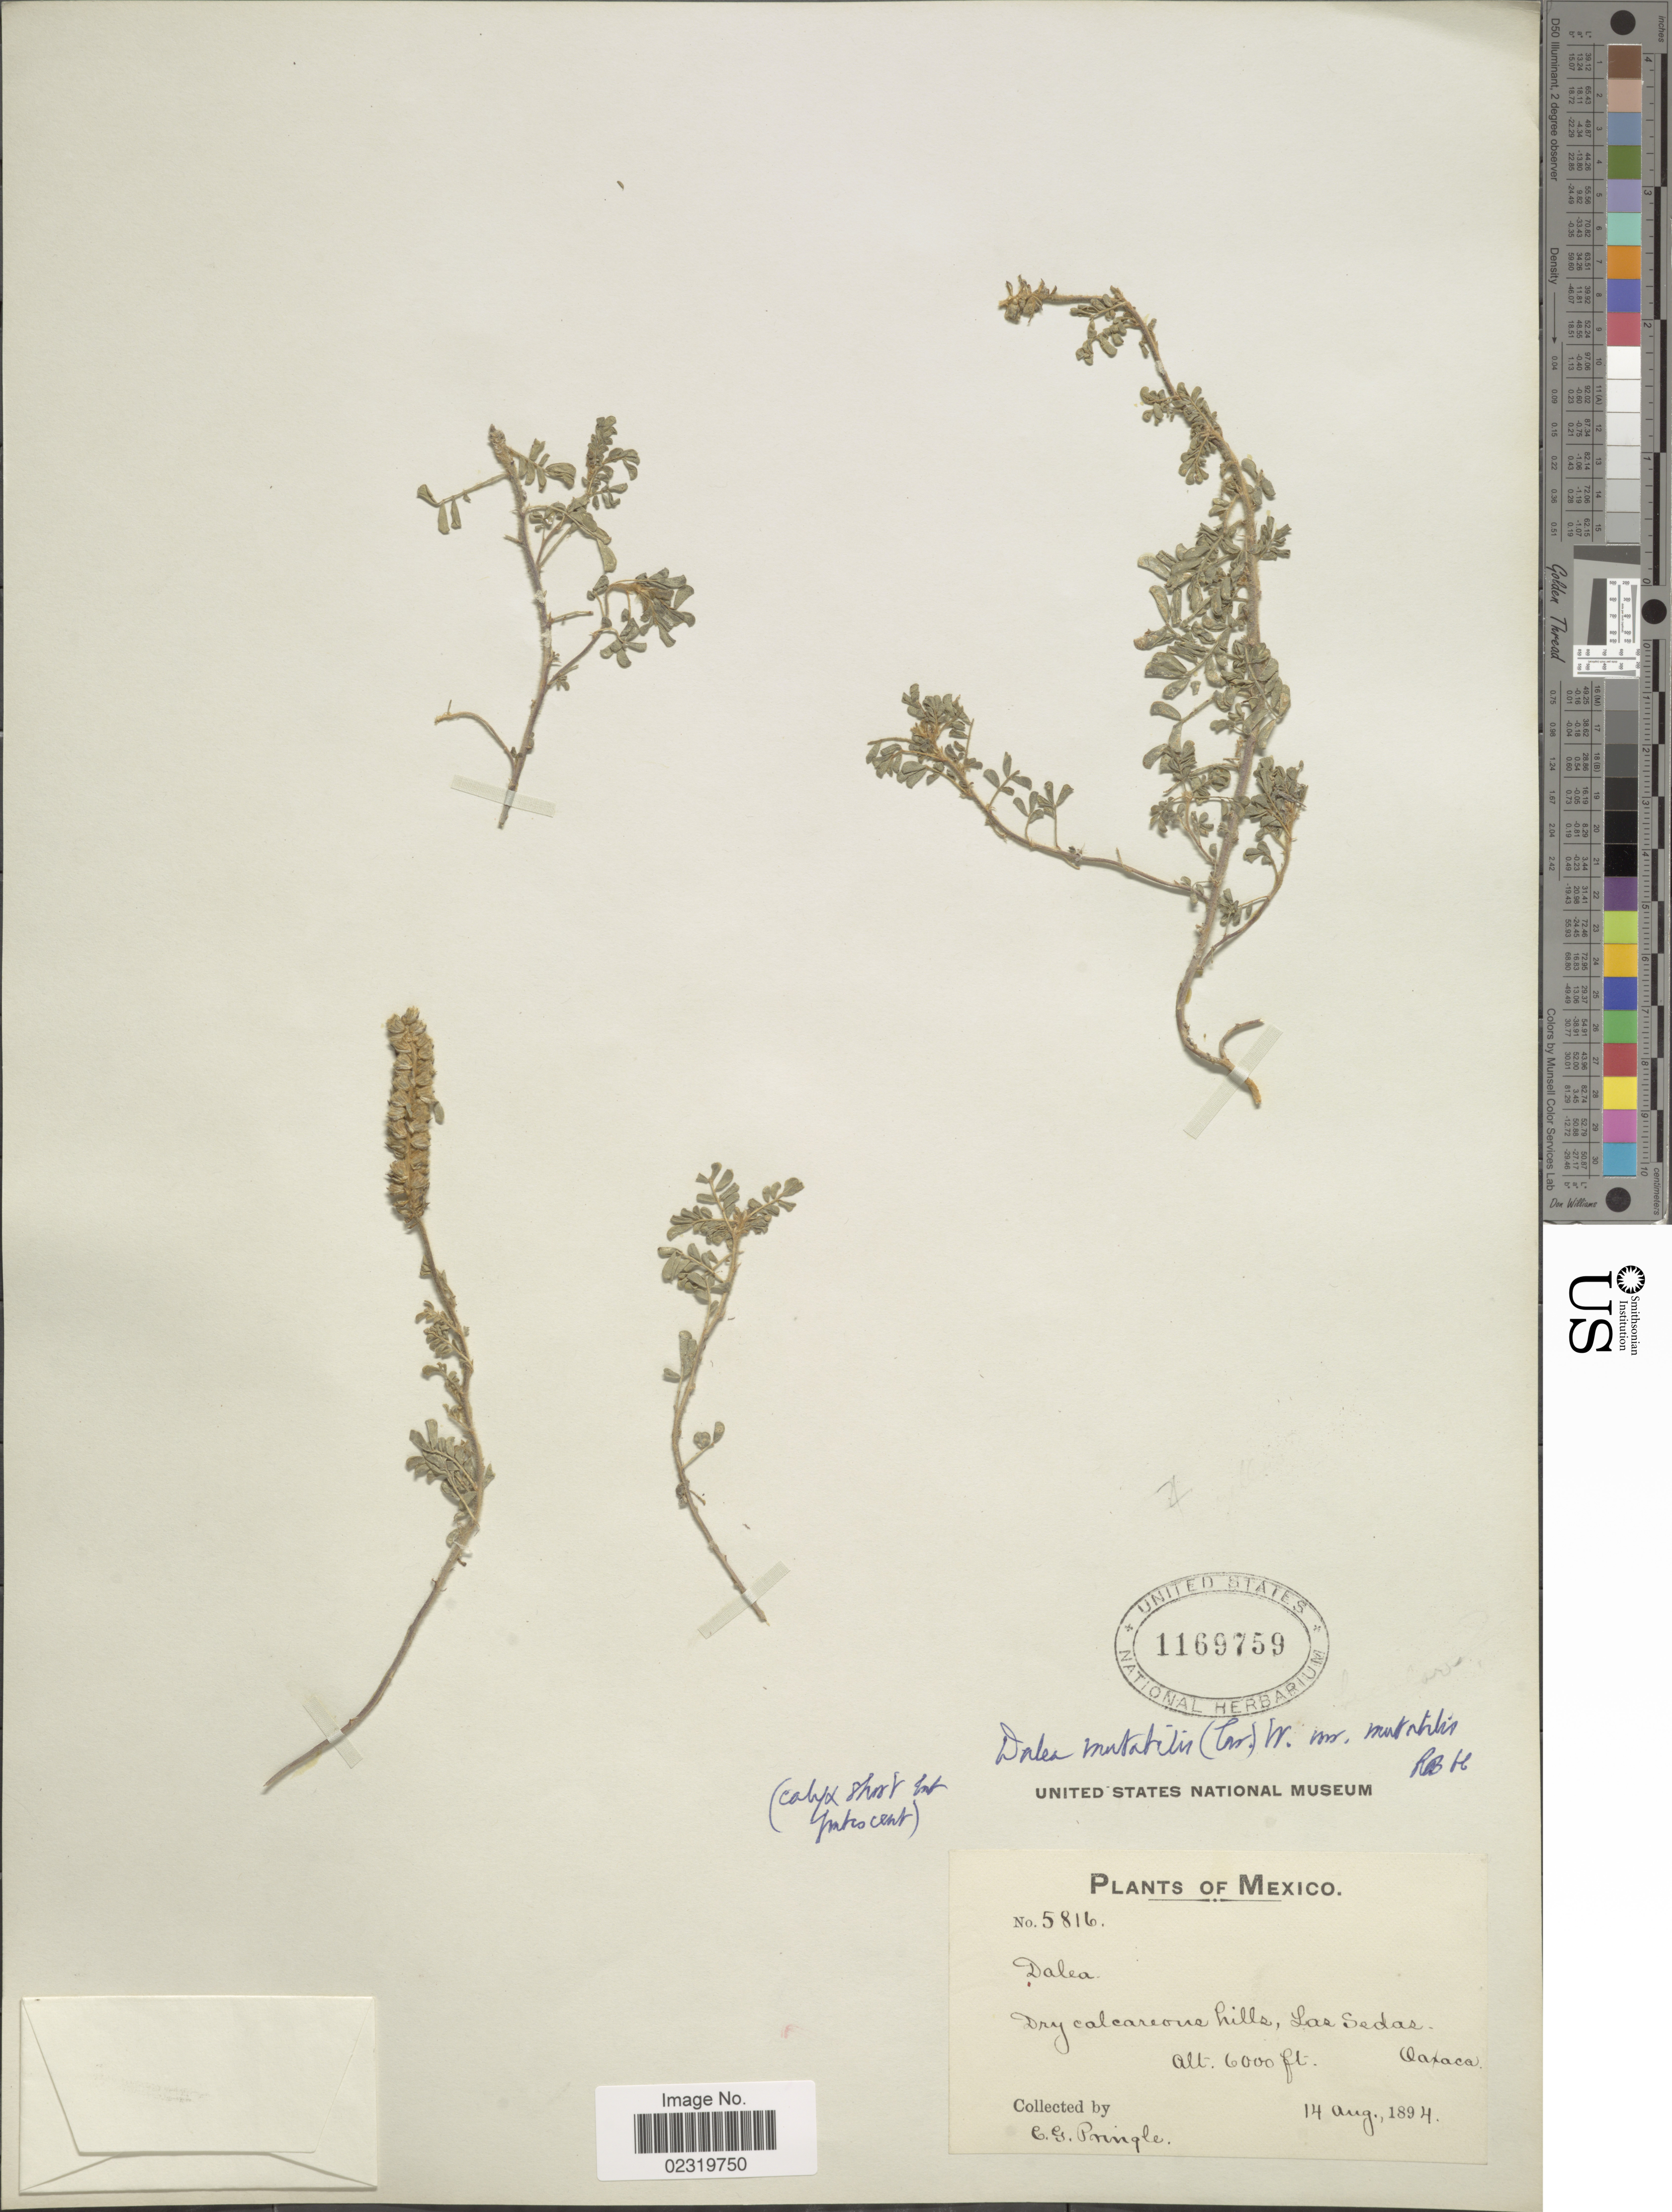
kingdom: Plantae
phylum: Tracheophyta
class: Magnoliopsida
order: Fabales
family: Fabaceae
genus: Dalea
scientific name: Dalea obovatifolia var. obovatifolia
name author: Ortega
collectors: C. G. Pringle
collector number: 5816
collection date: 1894-08-14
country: Mexico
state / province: Oaxaca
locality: Las Sedas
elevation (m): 1829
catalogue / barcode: US 1169759